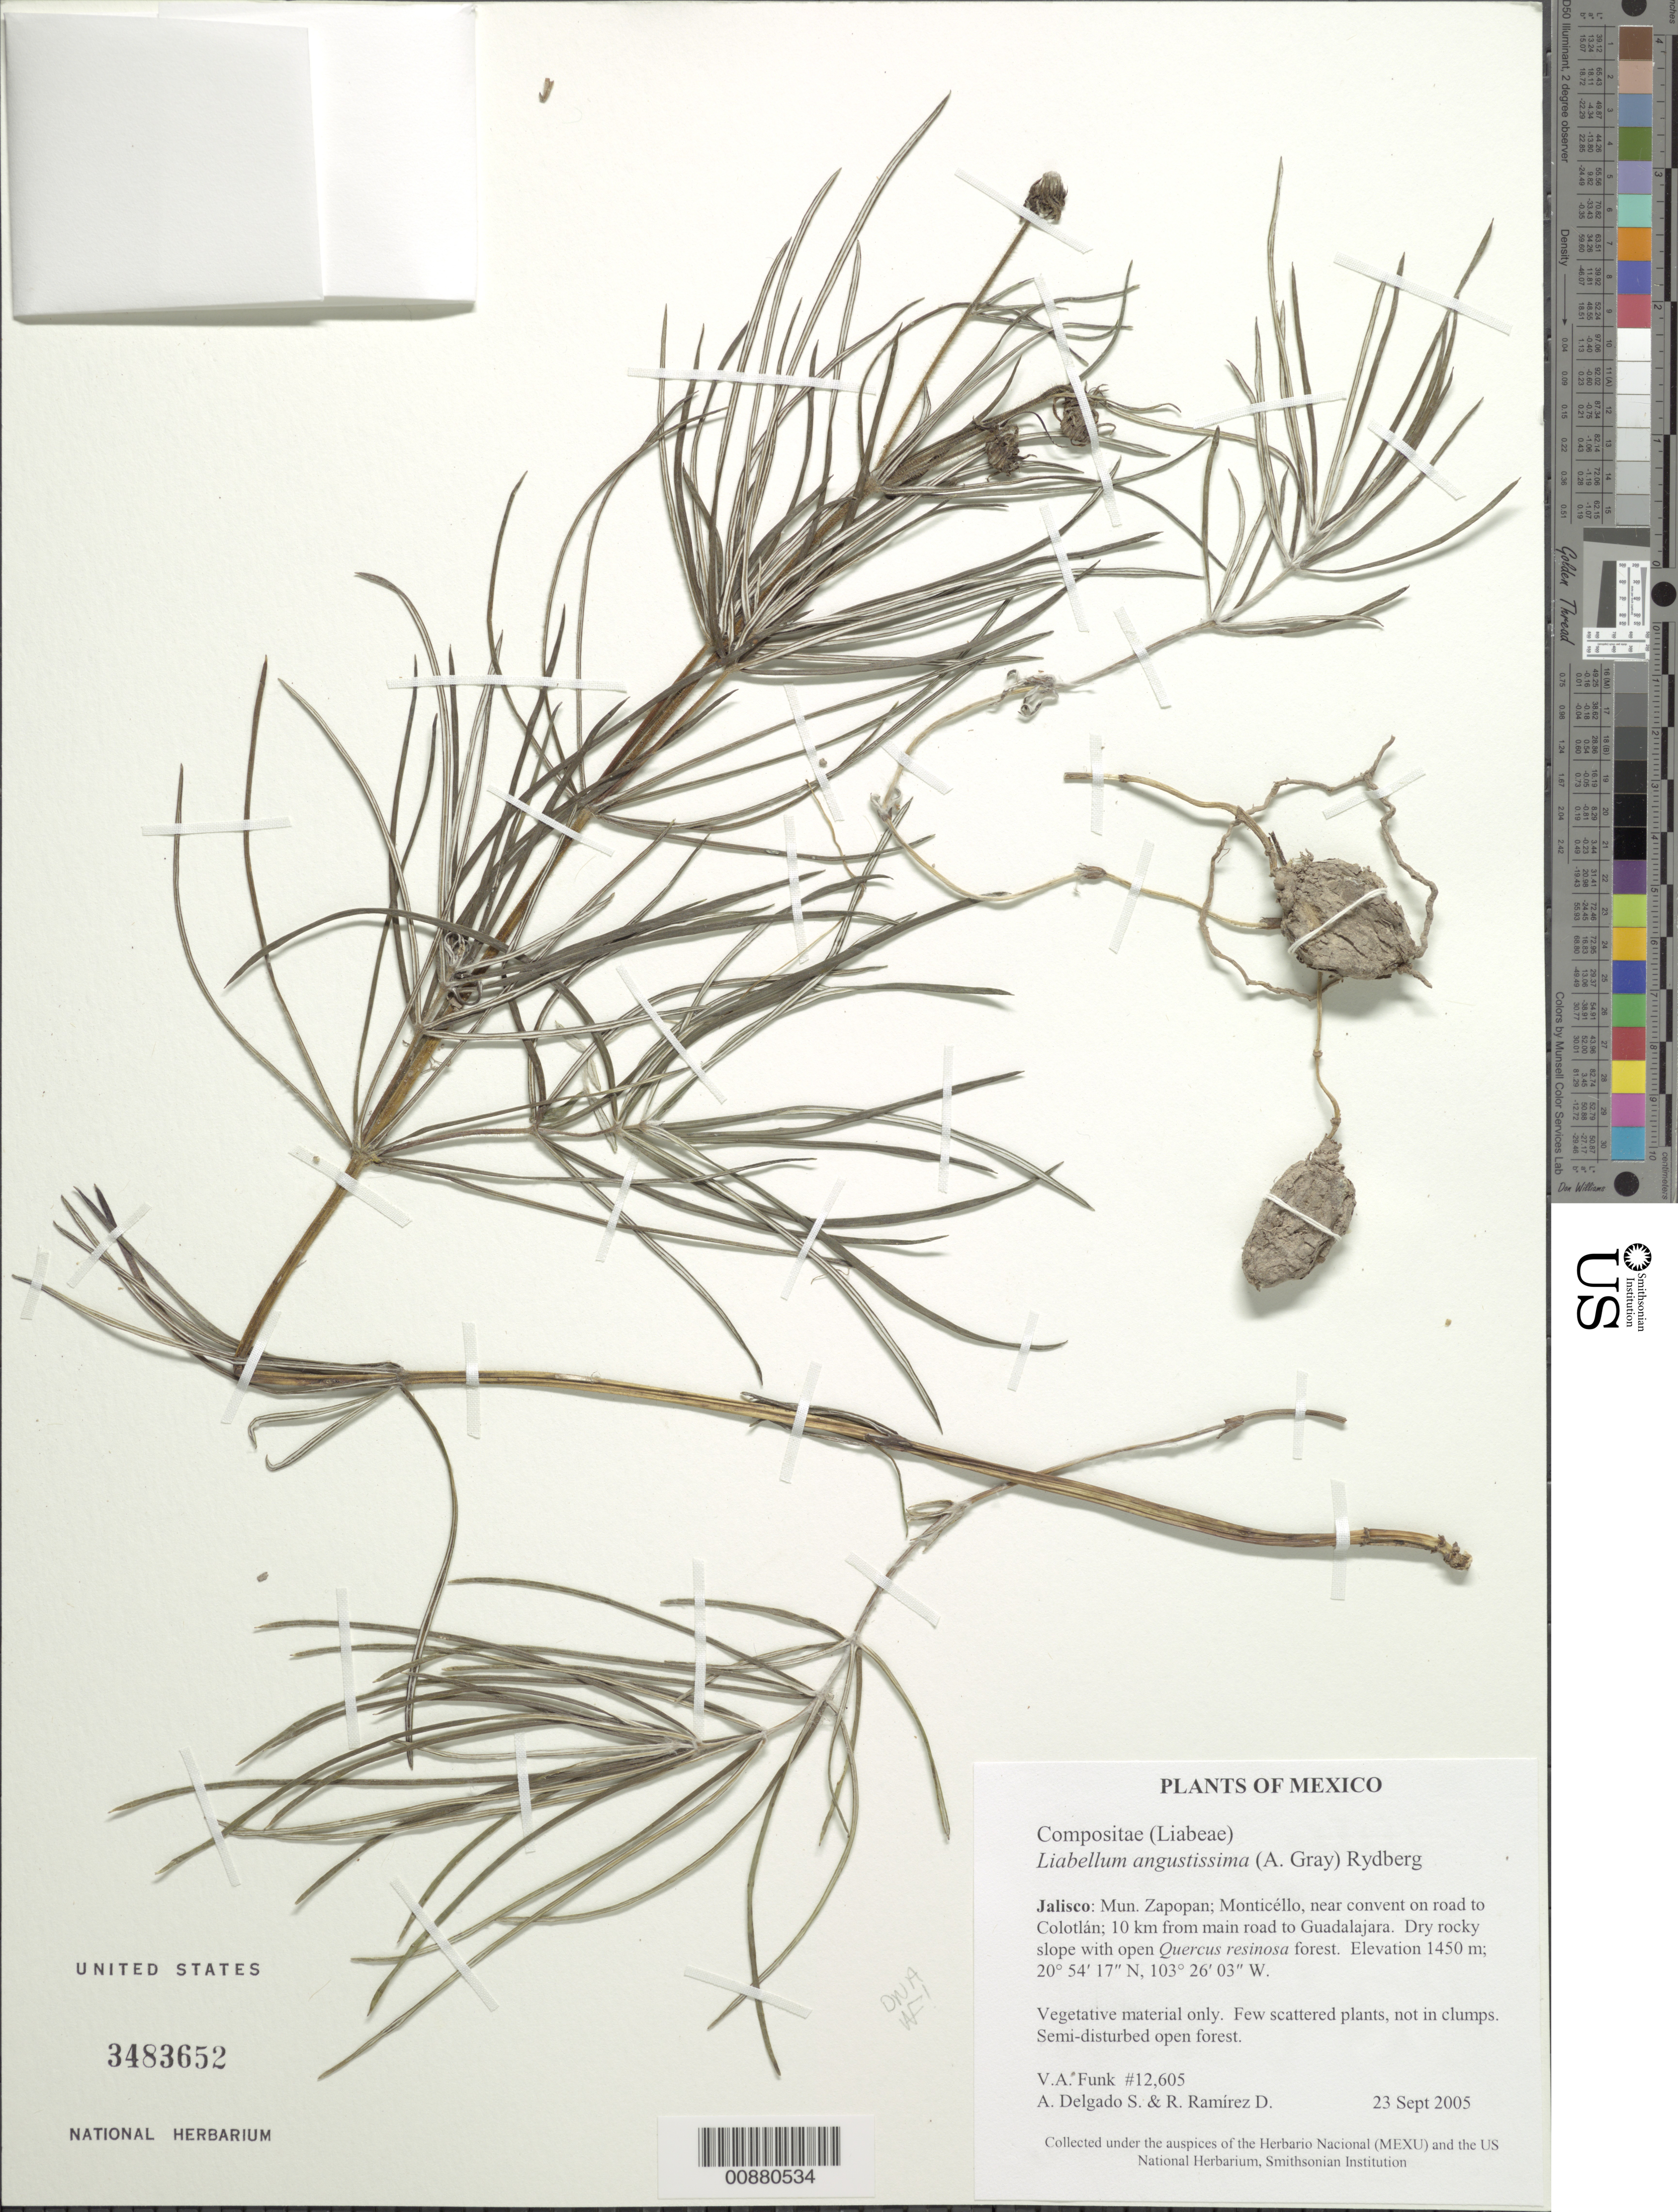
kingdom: Plantae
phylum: Tracheophyta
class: Magnoliopsida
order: Asterales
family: Asteraceae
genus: Sinclairia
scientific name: Sinclairia angustissima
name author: (A. Gray) B.L. Turner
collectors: V. Funk, A. Delgado S. & R. Ramirez D.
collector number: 12605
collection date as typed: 23 September 2005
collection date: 2005-09-23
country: Mexico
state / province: Jalisco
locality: Mun. Zapopan, Monticéllo, near convent on road to Colotlán, 10 km from main road to Guadalajara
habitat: Dry rocky slope with open Quercus resinosa forest; semi-disturbed open forest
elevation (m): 1450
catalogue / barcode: US 3483652